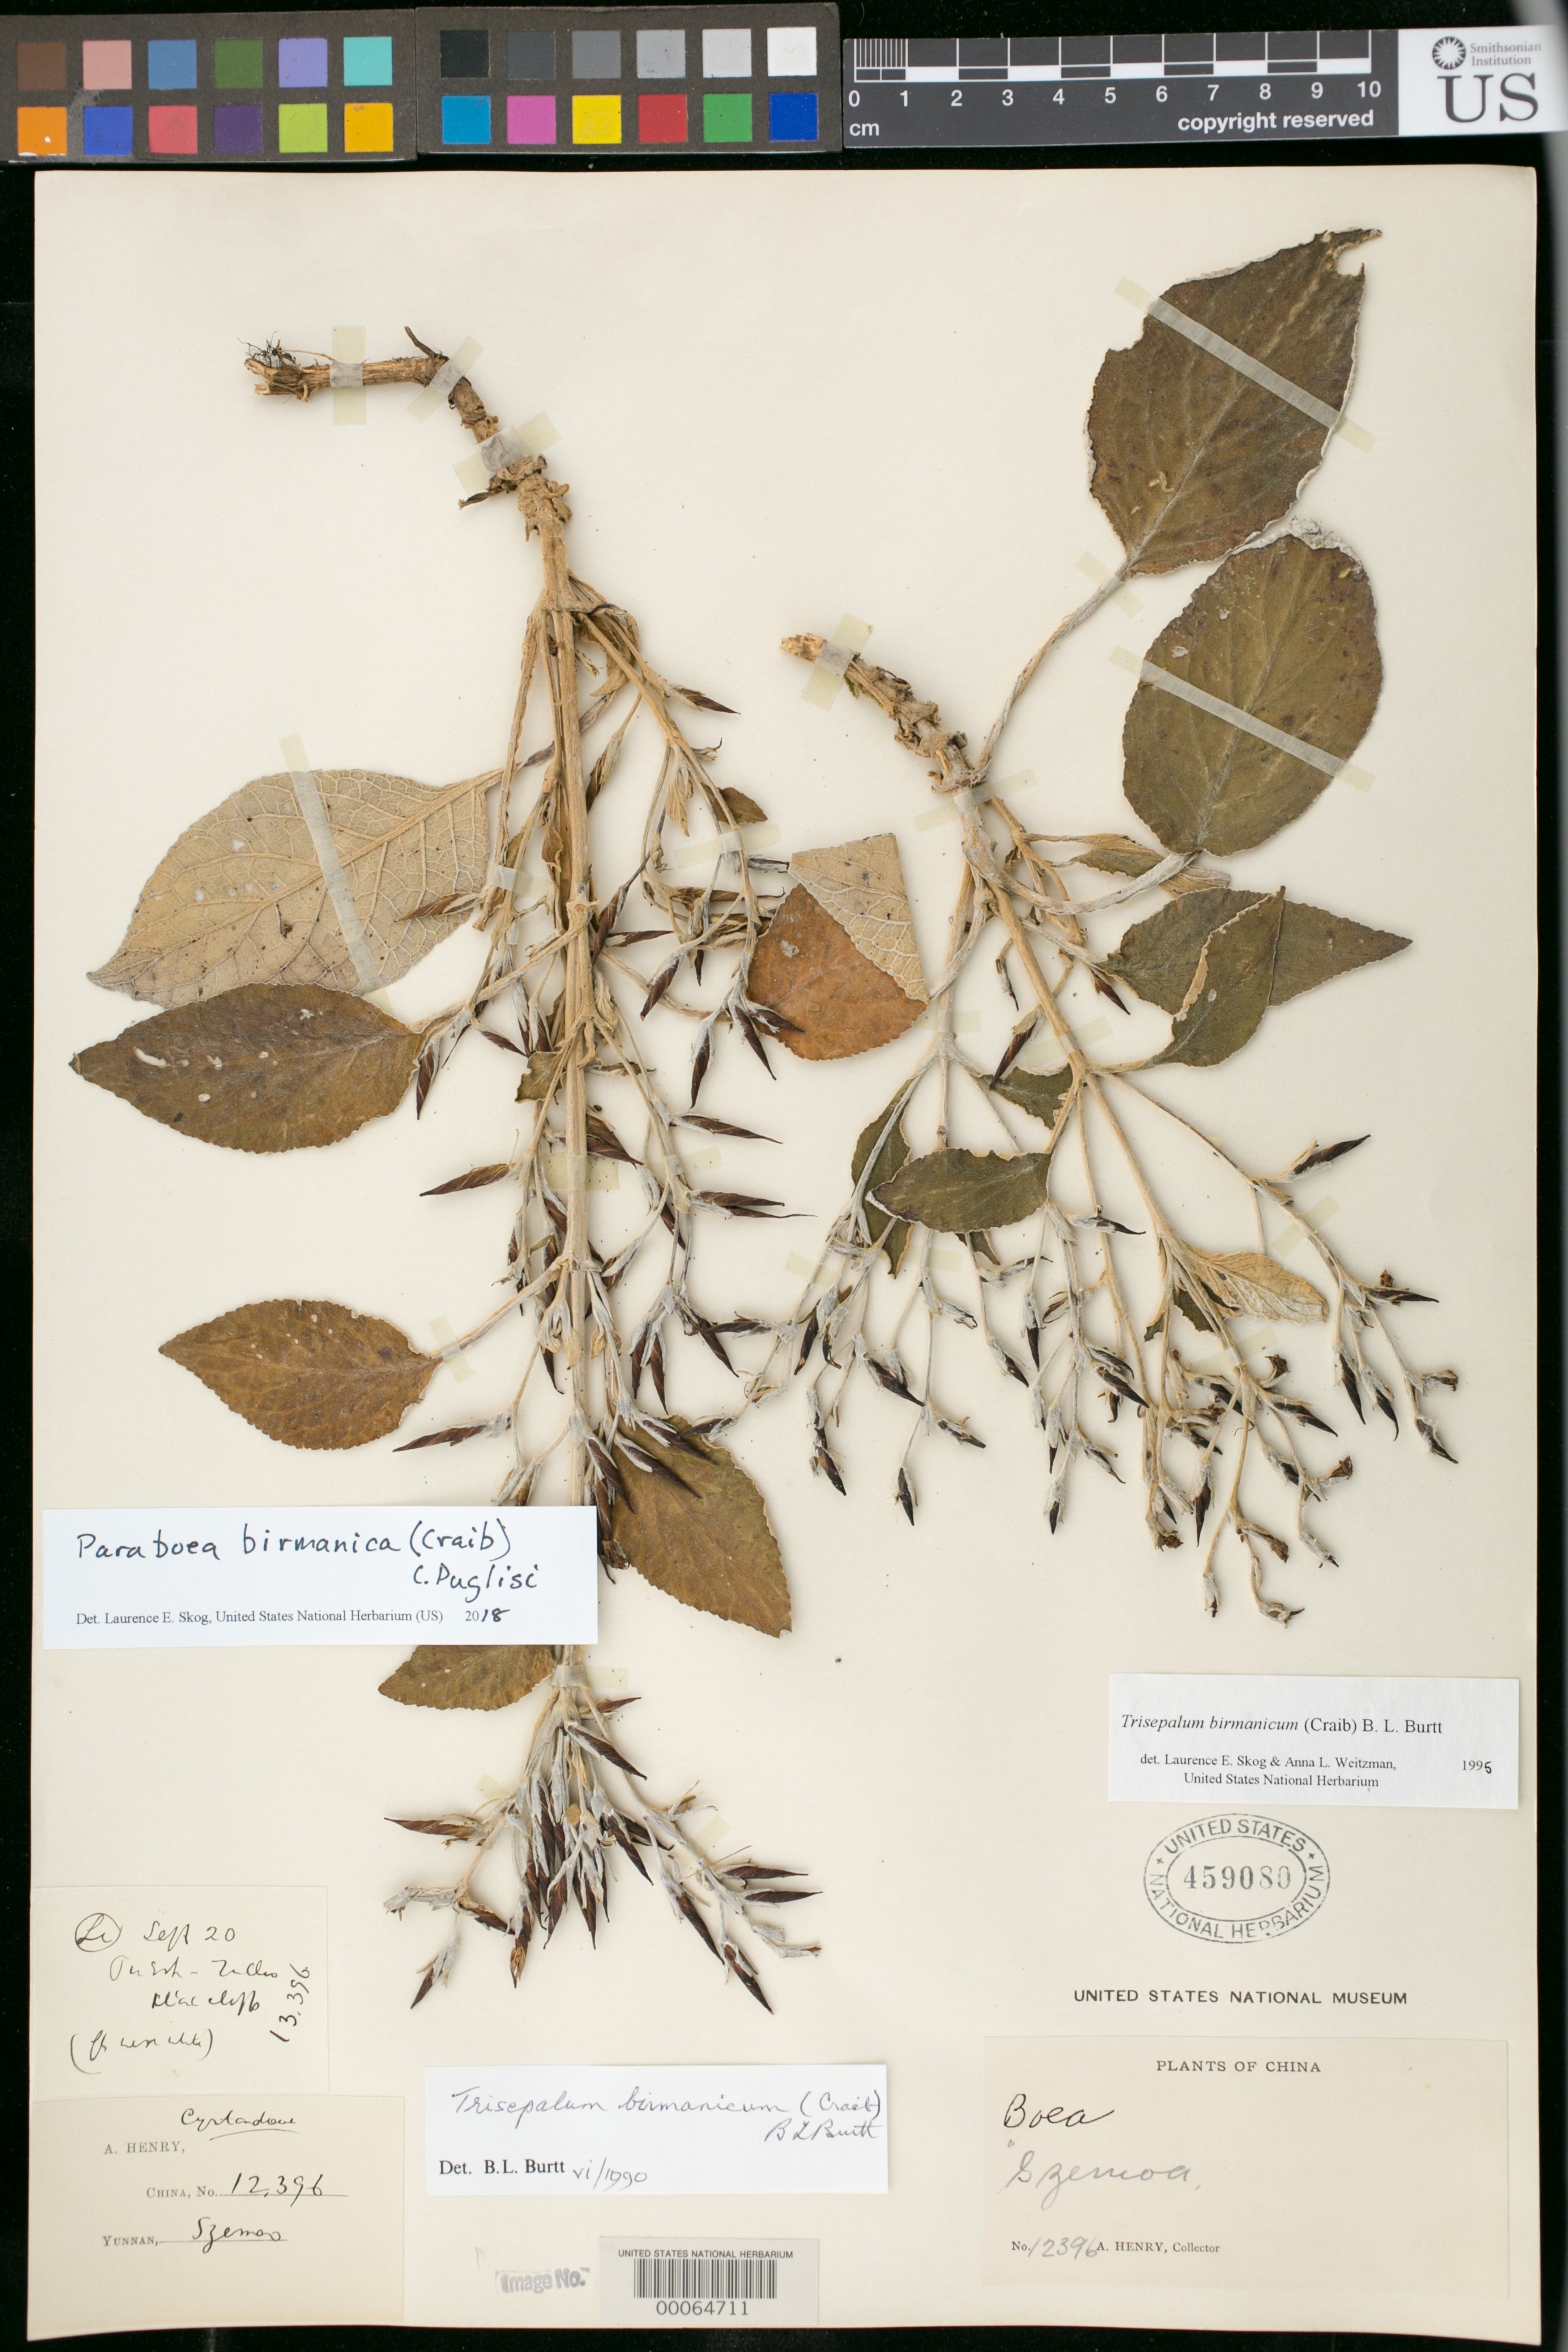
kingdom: Plantae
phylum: Tracheophyta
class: Magnoliopsida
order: Lamiales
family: Gesneriaceae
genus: Paraboea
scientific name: Paraboea birmanica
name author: Puglisi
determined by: Skog, Laurence E.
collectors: A. Henry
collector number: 12396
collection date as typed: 20 Sep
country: China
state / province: Yunnan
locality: Szemoa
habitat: Cliffs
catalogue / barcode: US 459080